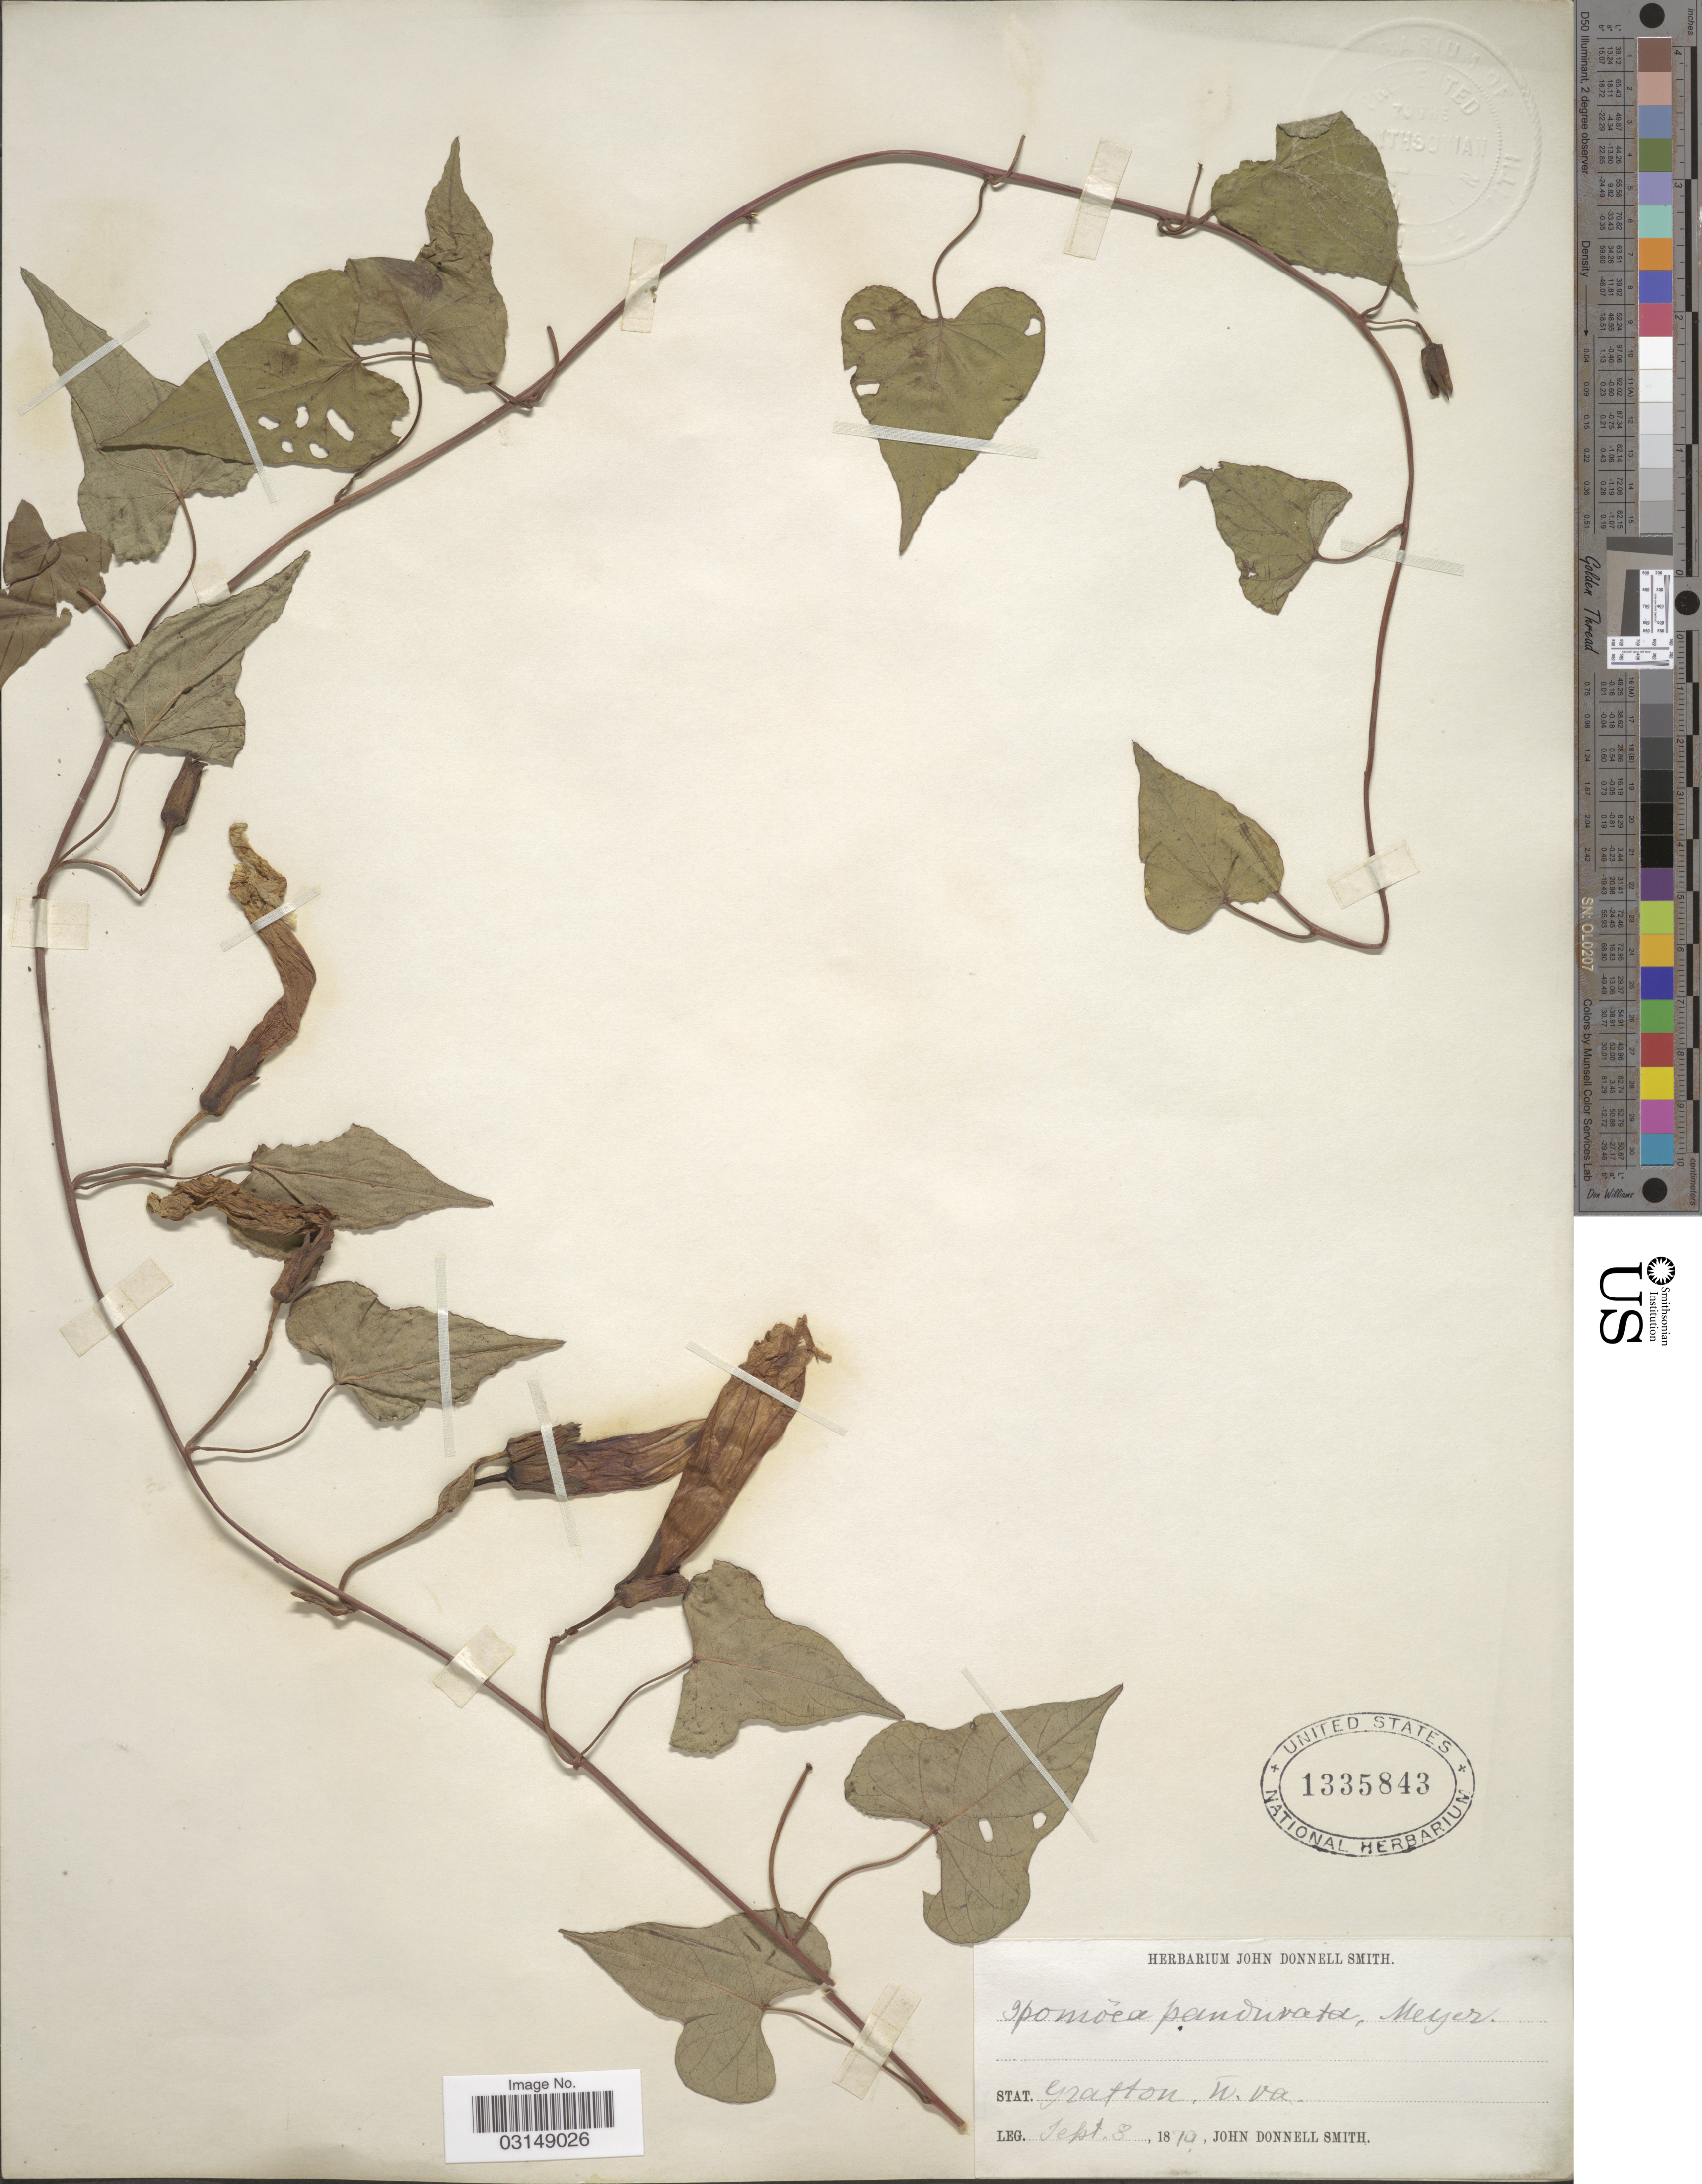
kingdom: Plantae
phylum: Tracheophyta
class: Magnoliopsida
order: Solanales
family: Convolvulaceae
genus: Ipomoea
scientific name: Ipomoea pandurata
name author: (L.) G. Mey.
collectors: J. Donnell Smith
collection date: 1897-09-08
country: United States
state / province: West Virginia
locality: Stat. Gratton.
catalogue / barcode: US 1335843